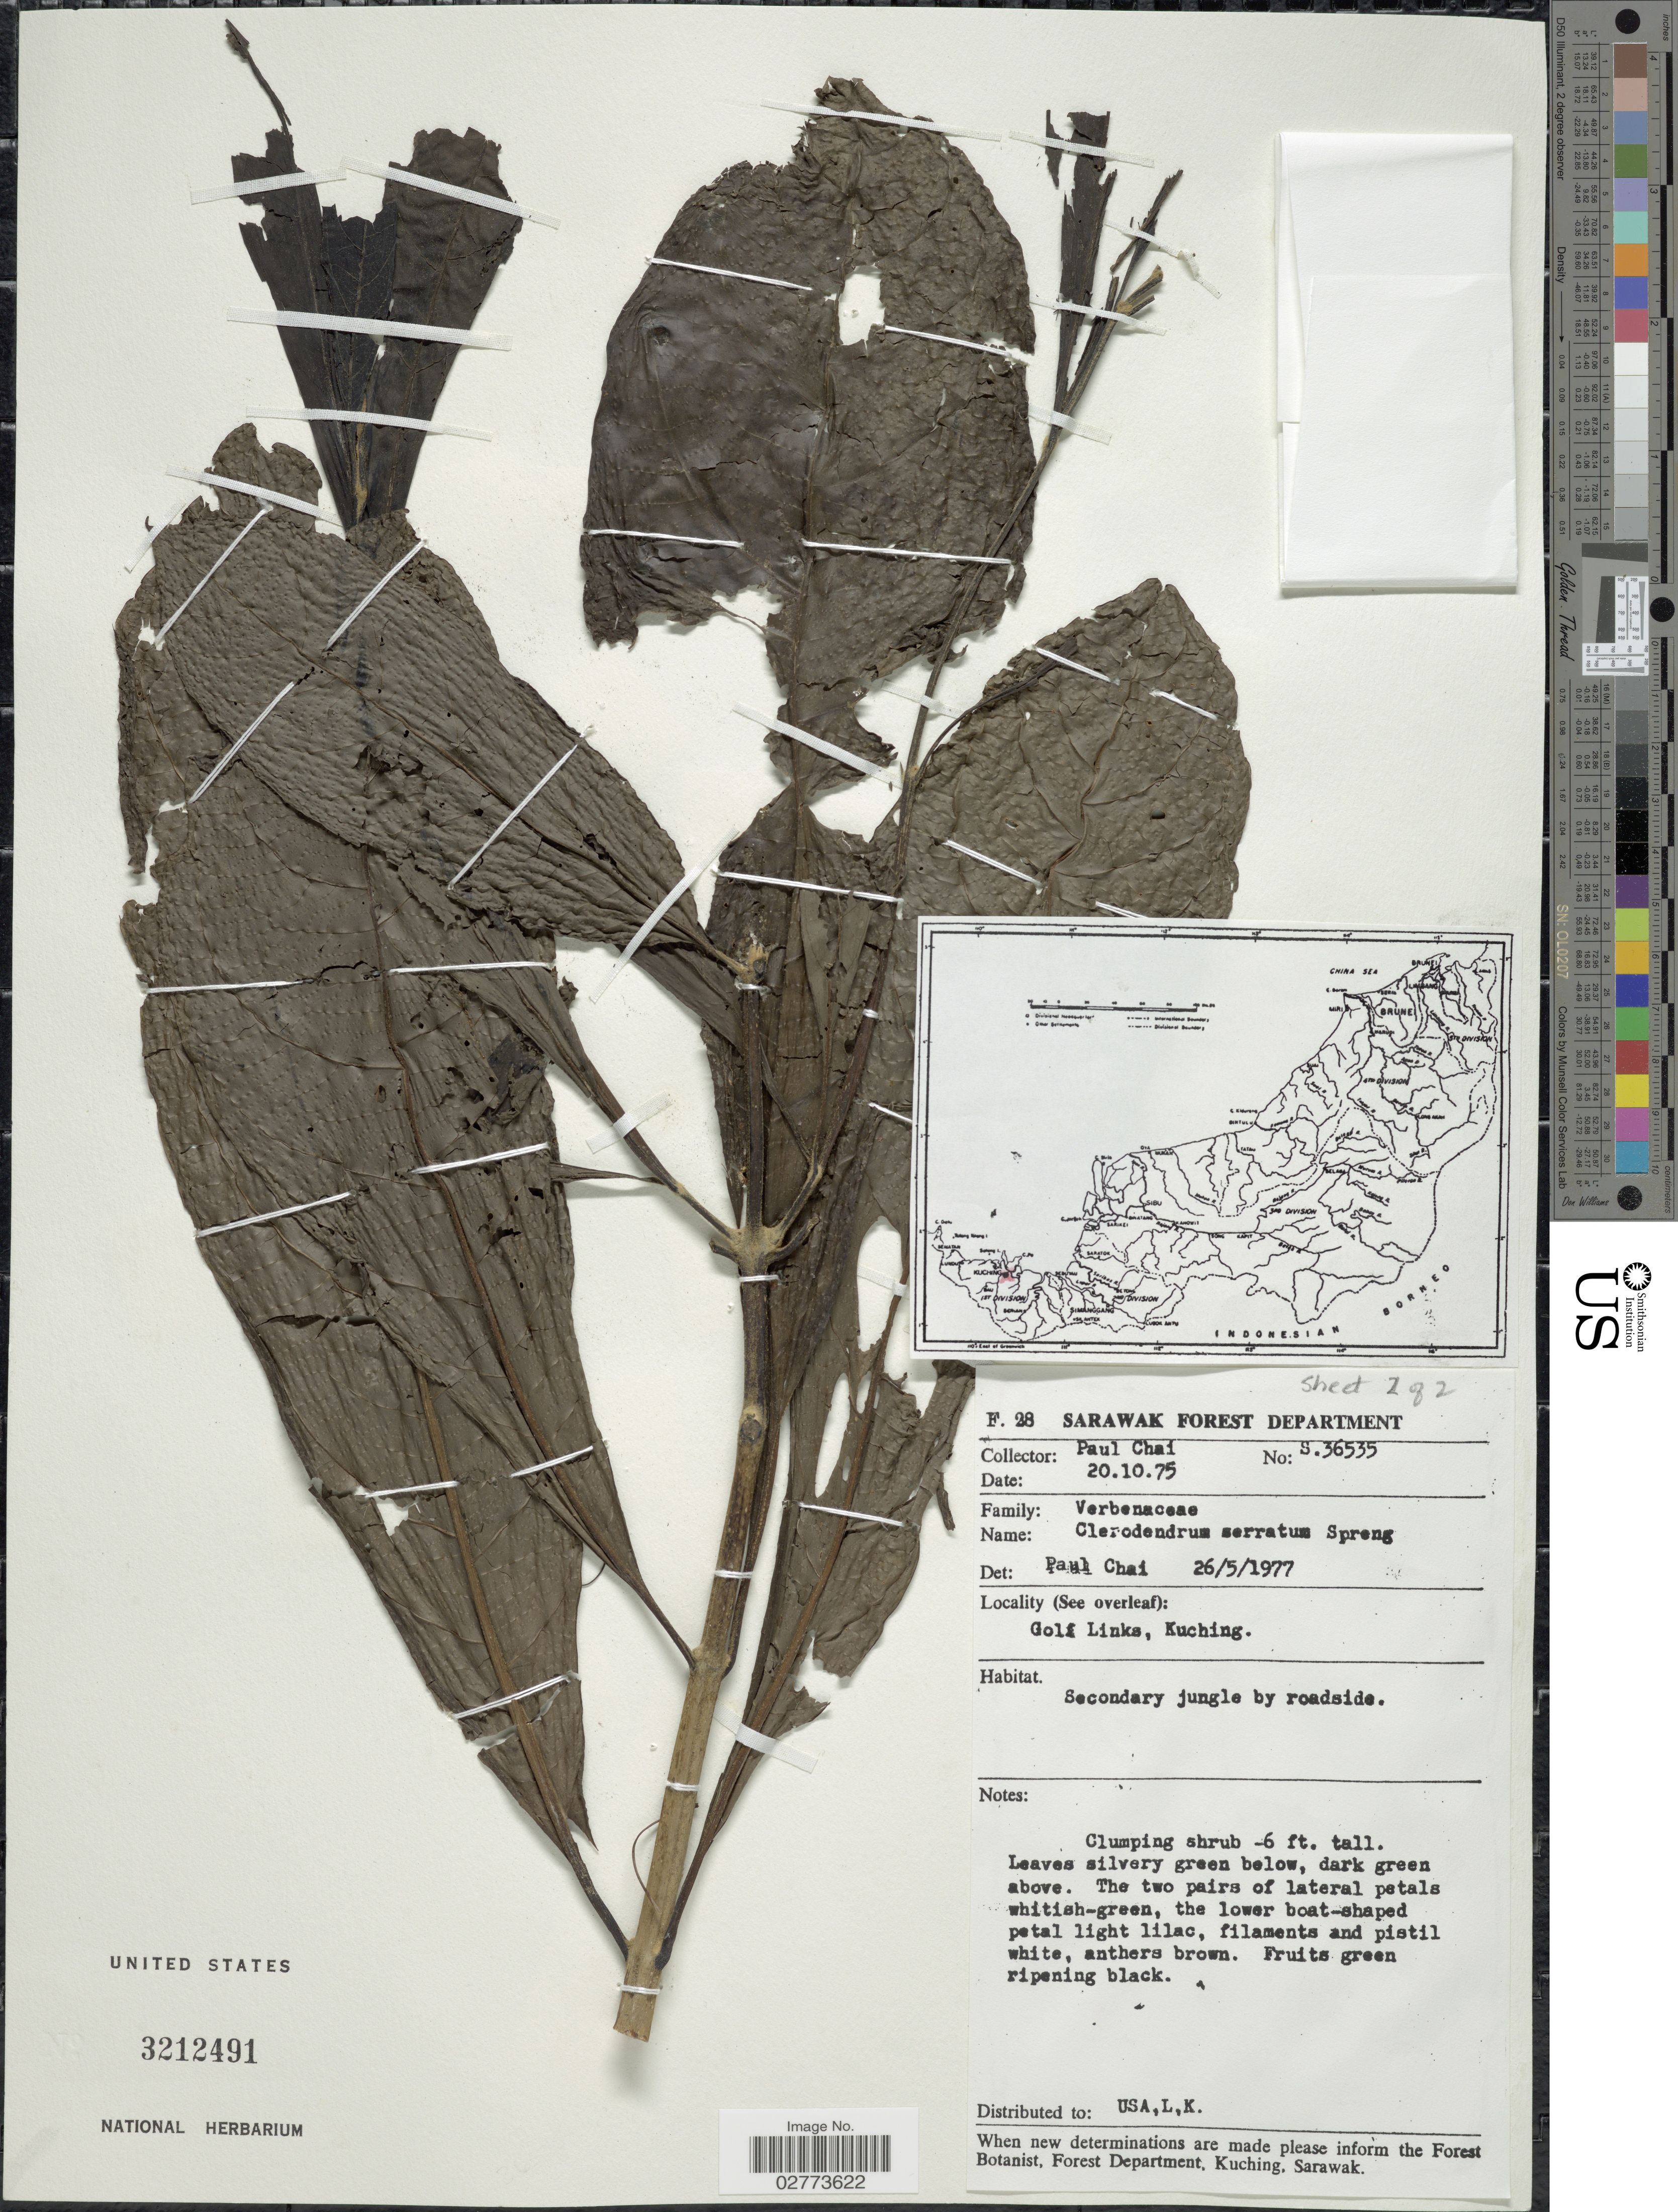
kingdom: Plantae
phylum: Tracheophyta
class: Magnoliopsida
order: Lamiales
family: Lamiaceae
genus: Clerodendrum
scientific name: Clerodendrum serratum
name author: (L.) Moon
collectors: P. Chai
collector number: S.36535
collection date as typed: Transcribed d/m/y: 20/10/75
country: Malaysia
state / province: Sarawak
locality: Golf Links, Kuching.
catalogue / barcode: US 3212491